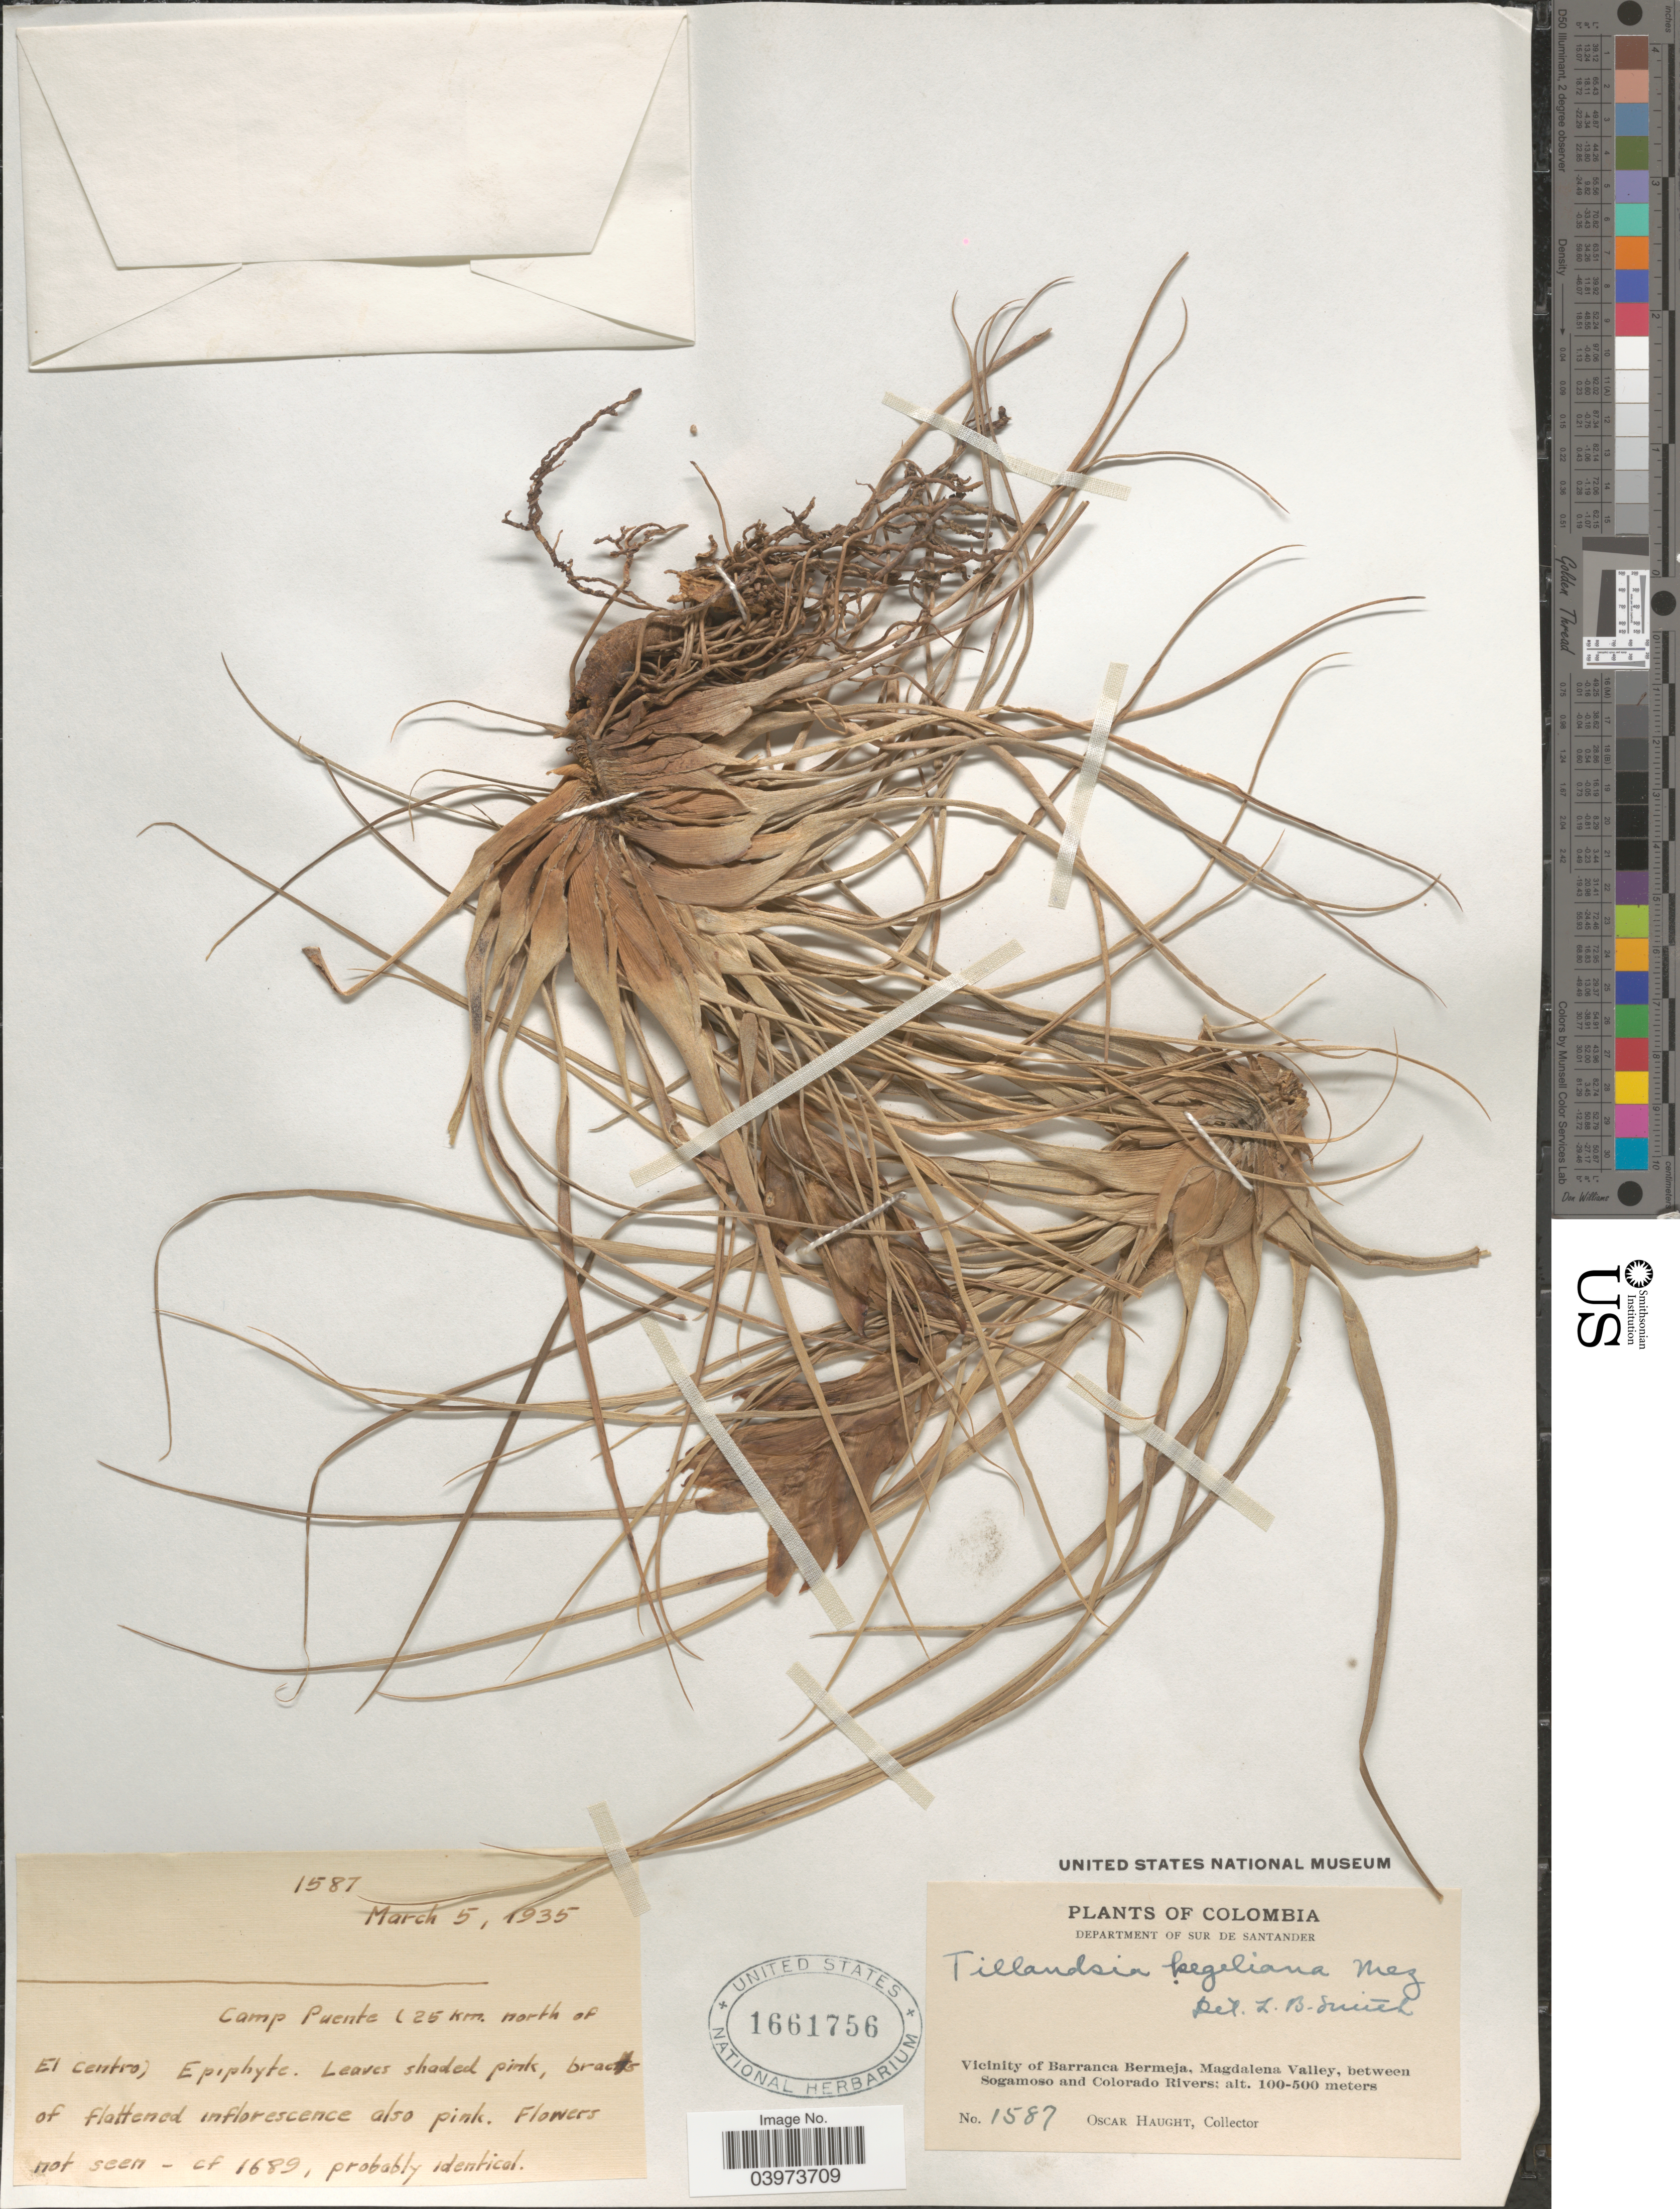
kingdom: Plantae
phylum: Tracheophyta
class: Liliopsida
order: Poales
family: Bromeliaceae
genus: Tillandsia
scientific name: Tillandsia kegeliana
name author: Mez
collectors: O. L. Haught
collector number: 1587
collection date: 1935-03-05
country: Colombia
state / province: Santander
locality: Department of Sur de Santander. Vicinity of Barranca Bermeja, Magdalena Valley, between Sogamoso and Colorado Rivers. Camp Puente (25 km. north of El Centro).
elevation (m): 100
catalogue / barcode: US 1661756